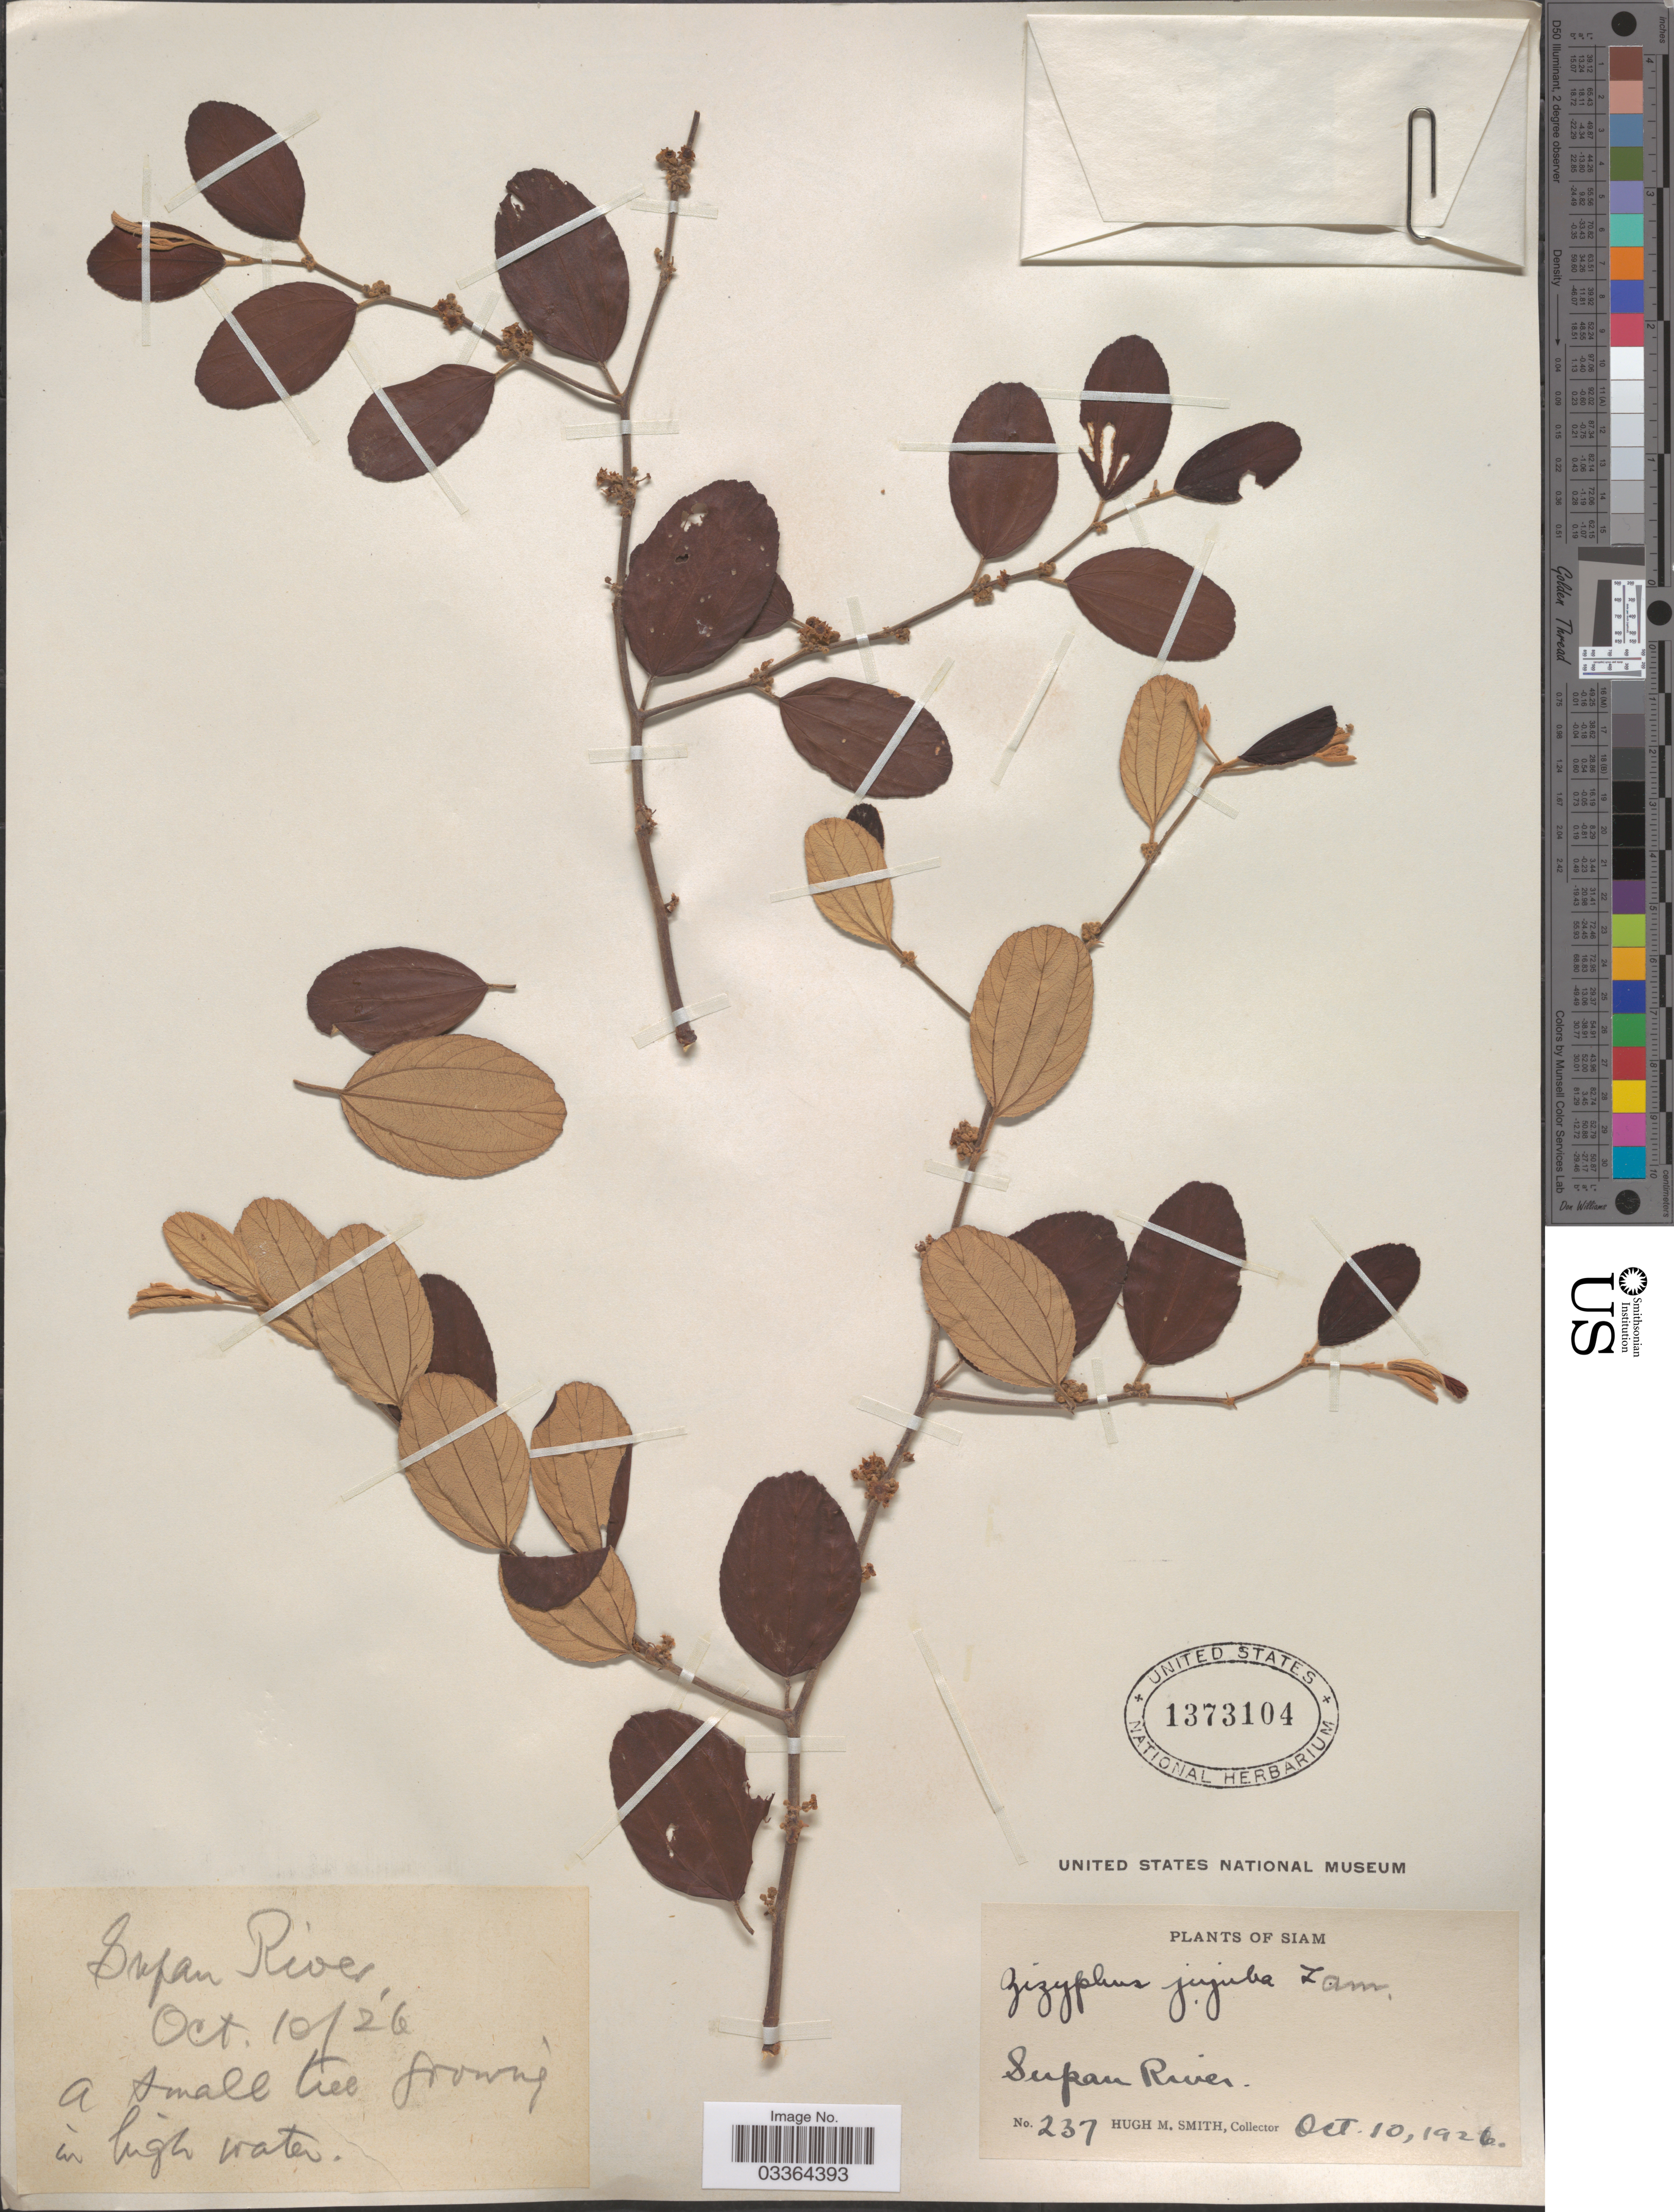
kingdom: Plantae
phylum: Tracheophyta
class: Magnoliopsida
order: Rosales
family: Rhamnaceae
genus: Ziziphus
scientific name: Ziziphus mauritiana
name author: Lam.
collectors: H. M. Smith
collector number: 237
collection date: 1926-10-10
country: Thailand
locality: Siam. Supan River.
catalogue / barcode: US 1373104